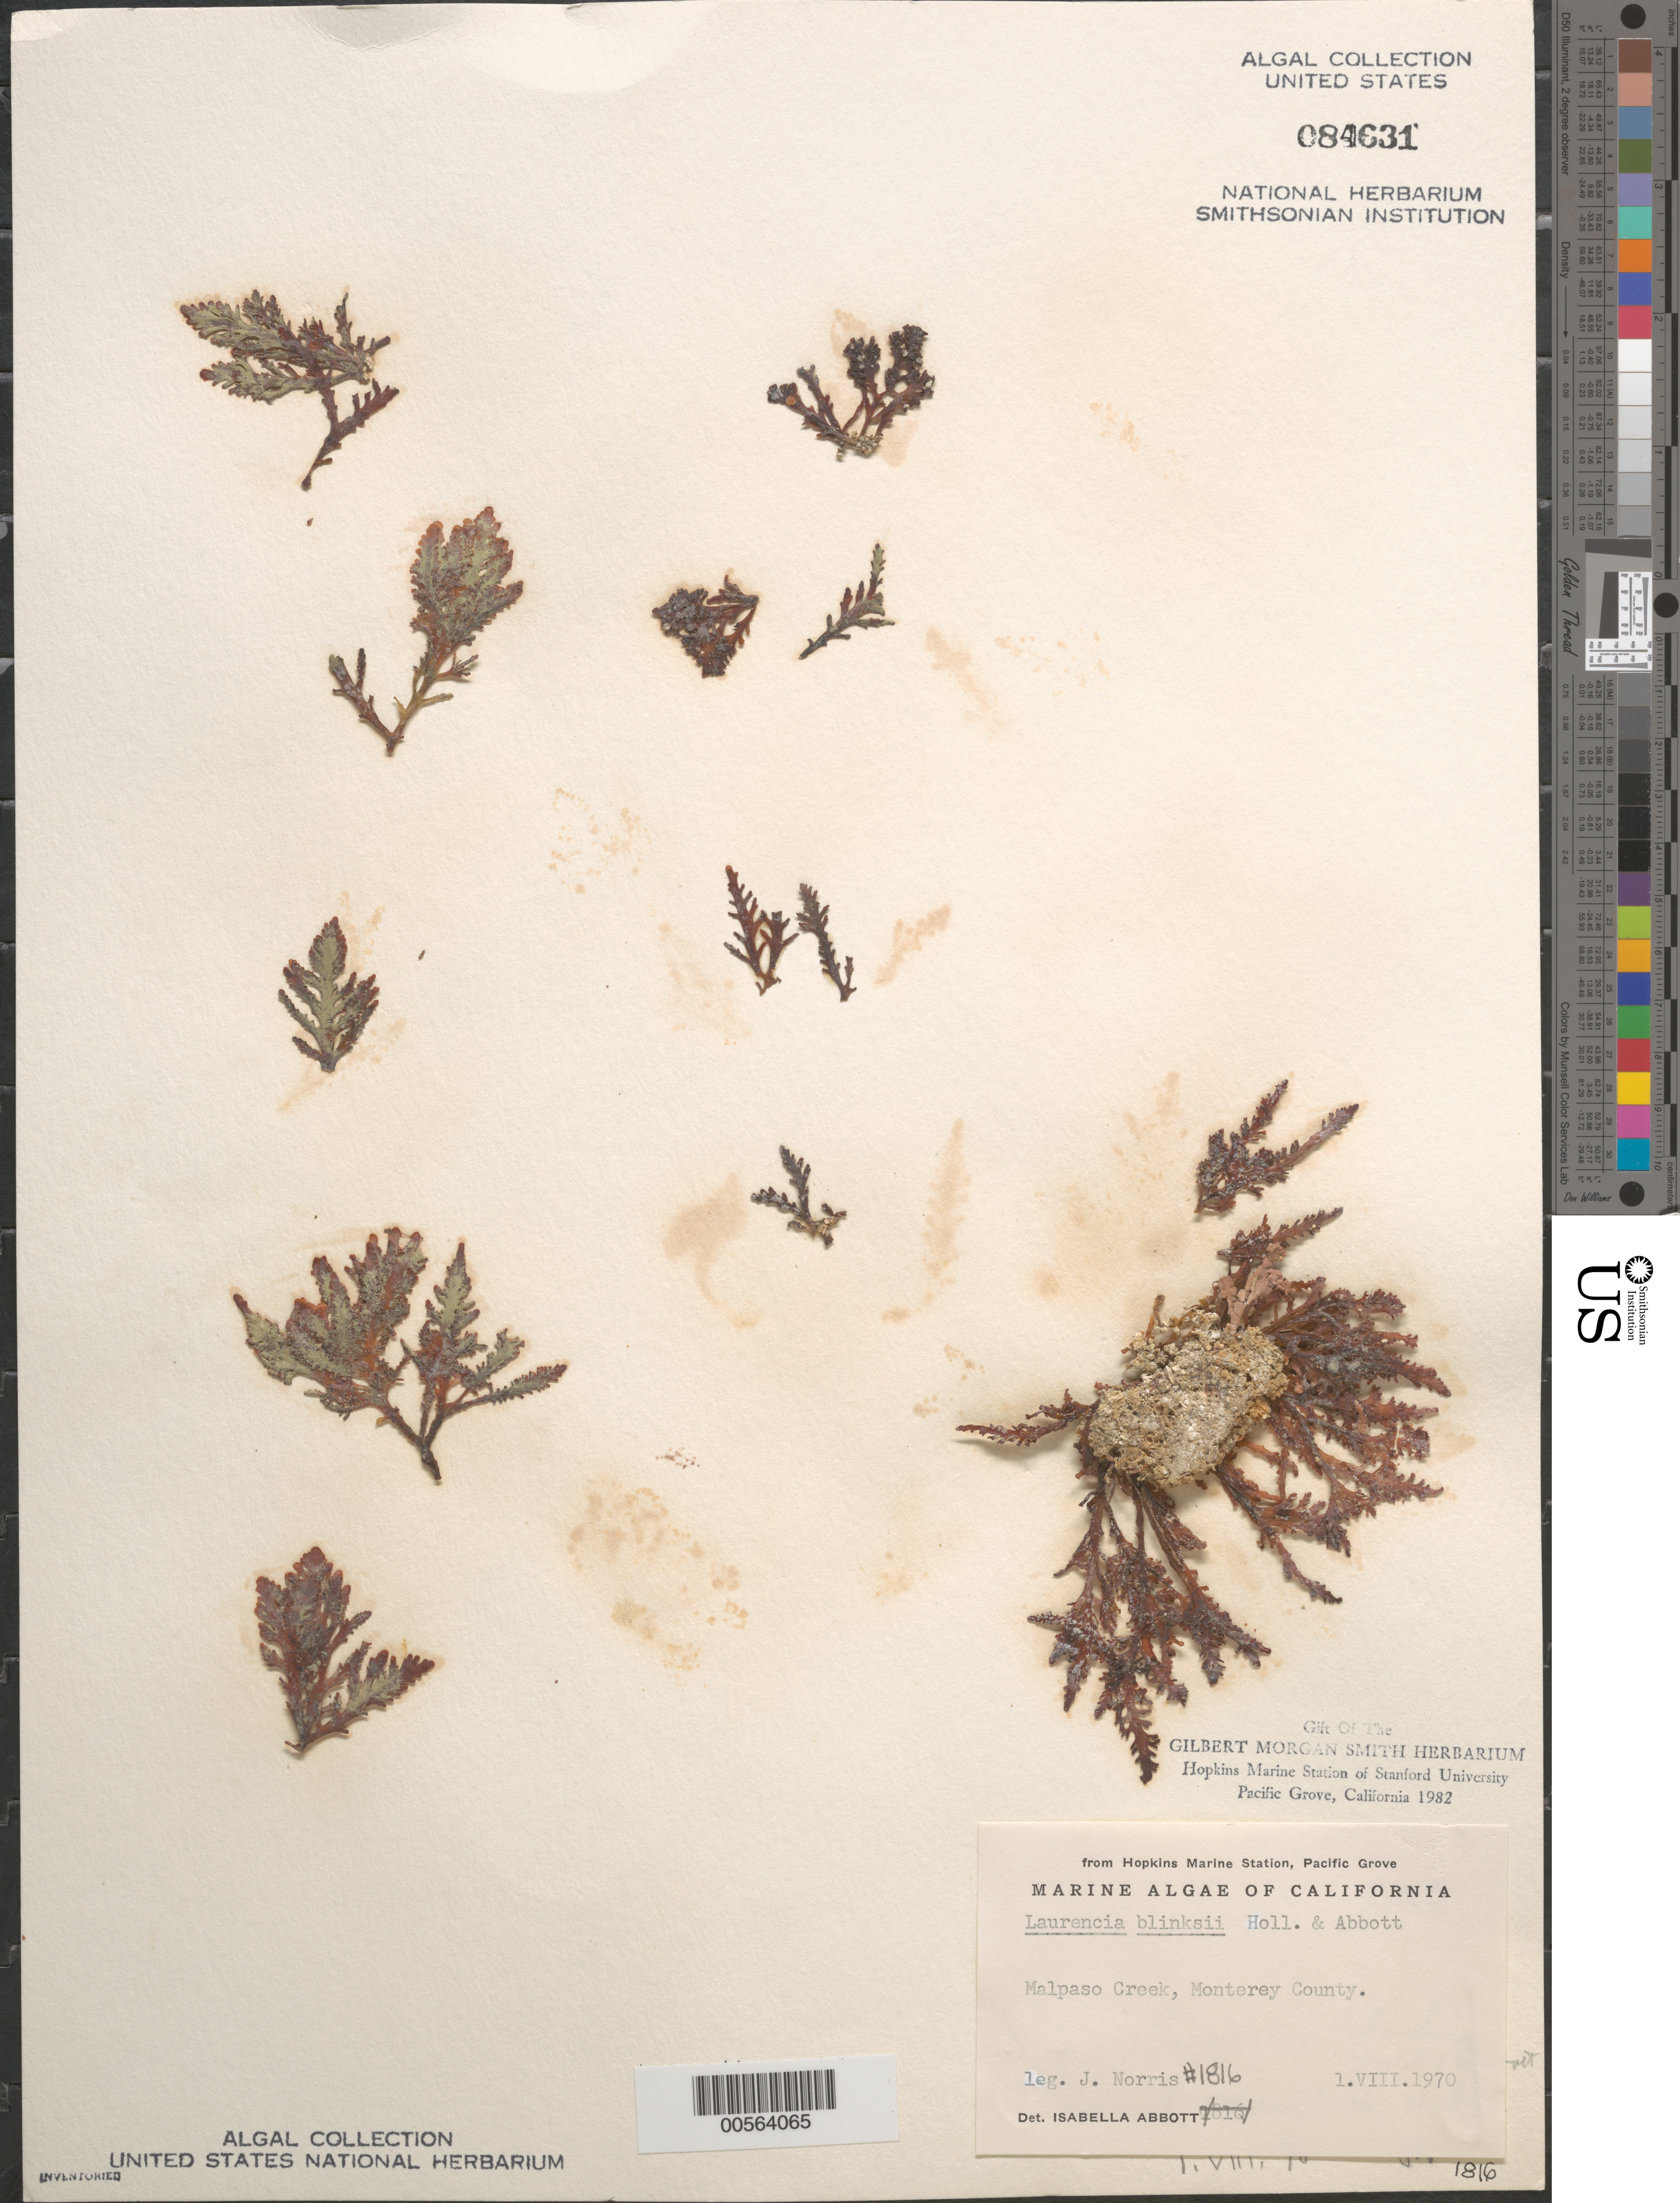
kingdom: Plantae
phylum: Rhodophyta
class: Florideophyceae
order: Ceramiales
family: Rhodomelaceae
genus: Osmundea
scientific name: Osmundea blinksii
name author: (Hollenb. & I.A. Abbott) K.W. Nam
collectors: J. N. Norris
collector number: JN-1816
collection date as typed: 01 Aug 1970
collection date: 1970-08-01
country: United States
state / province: California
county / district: Monterey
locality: Malpaso Creek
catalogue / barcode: US 84631